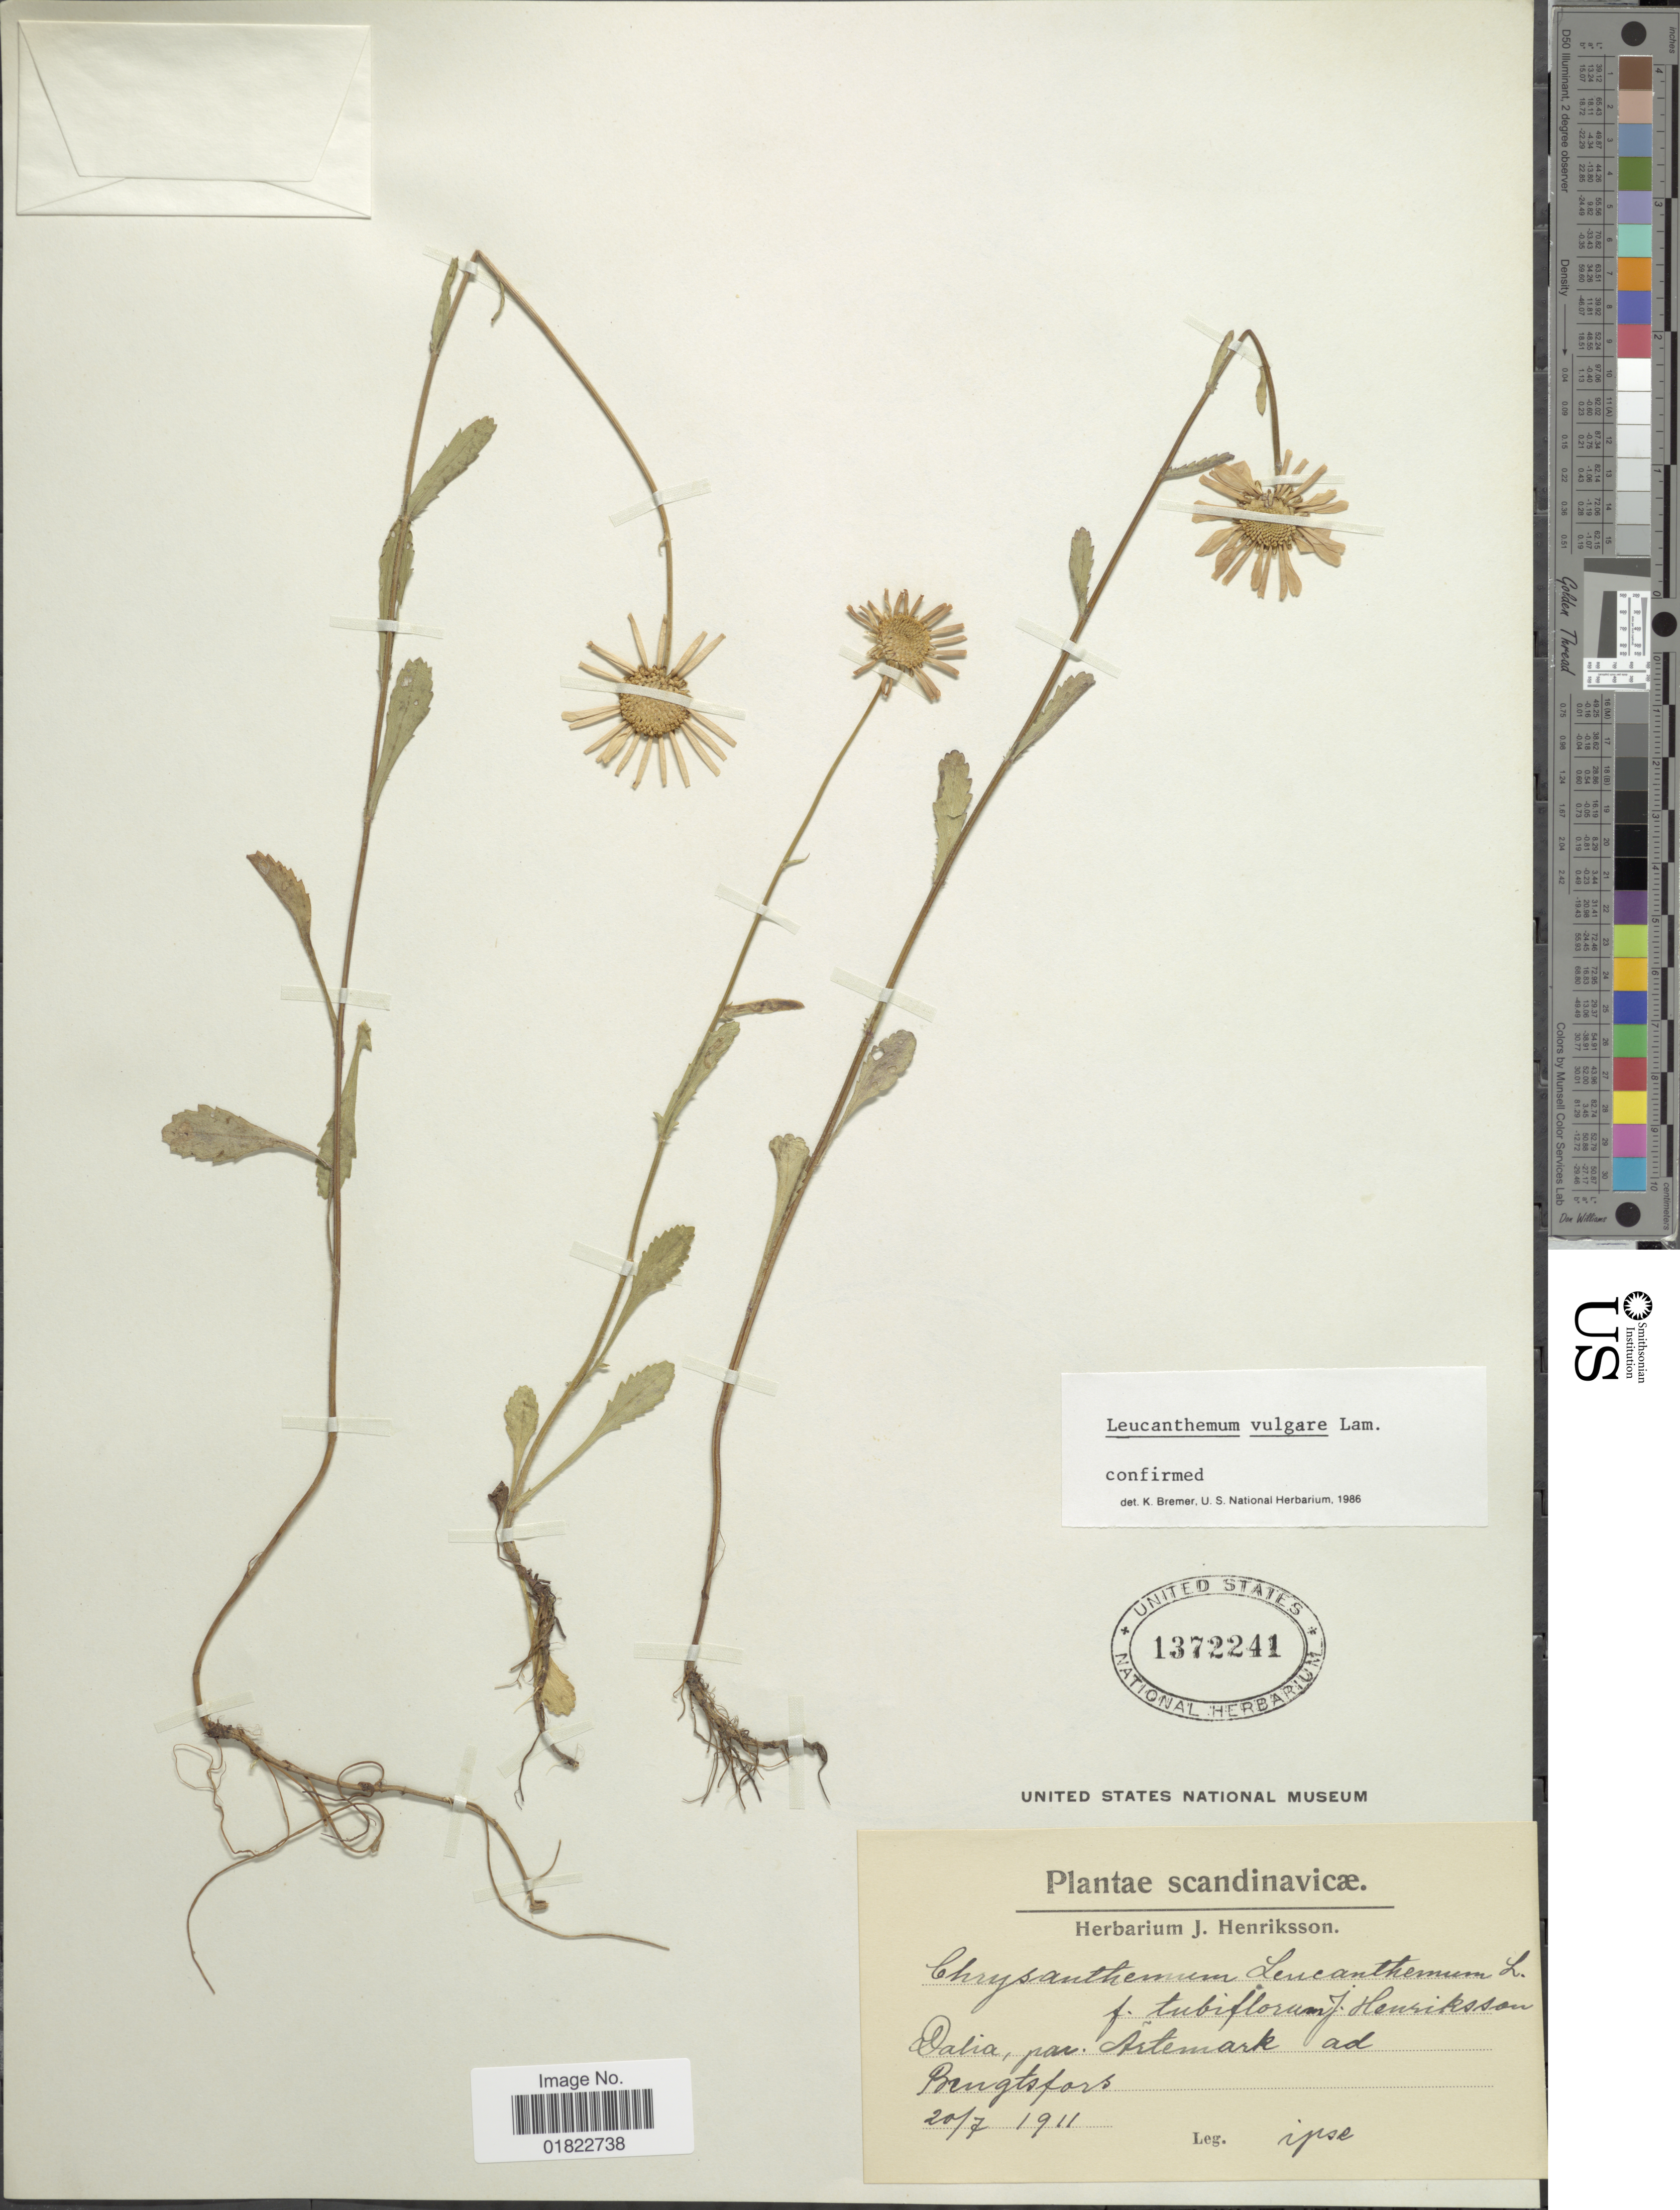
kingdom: Plantae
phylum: Tracheophyta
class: Magnoliopsida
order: Asterales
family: Asteraceae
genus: Leucanthemum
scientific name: Leucanthemum vulgare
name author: Lam.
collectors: J. Henriksson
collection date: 1911-07-20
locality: Dalia, par. Artemarte ad Bengtsfors. [interpreted]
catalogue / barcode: US 1372241